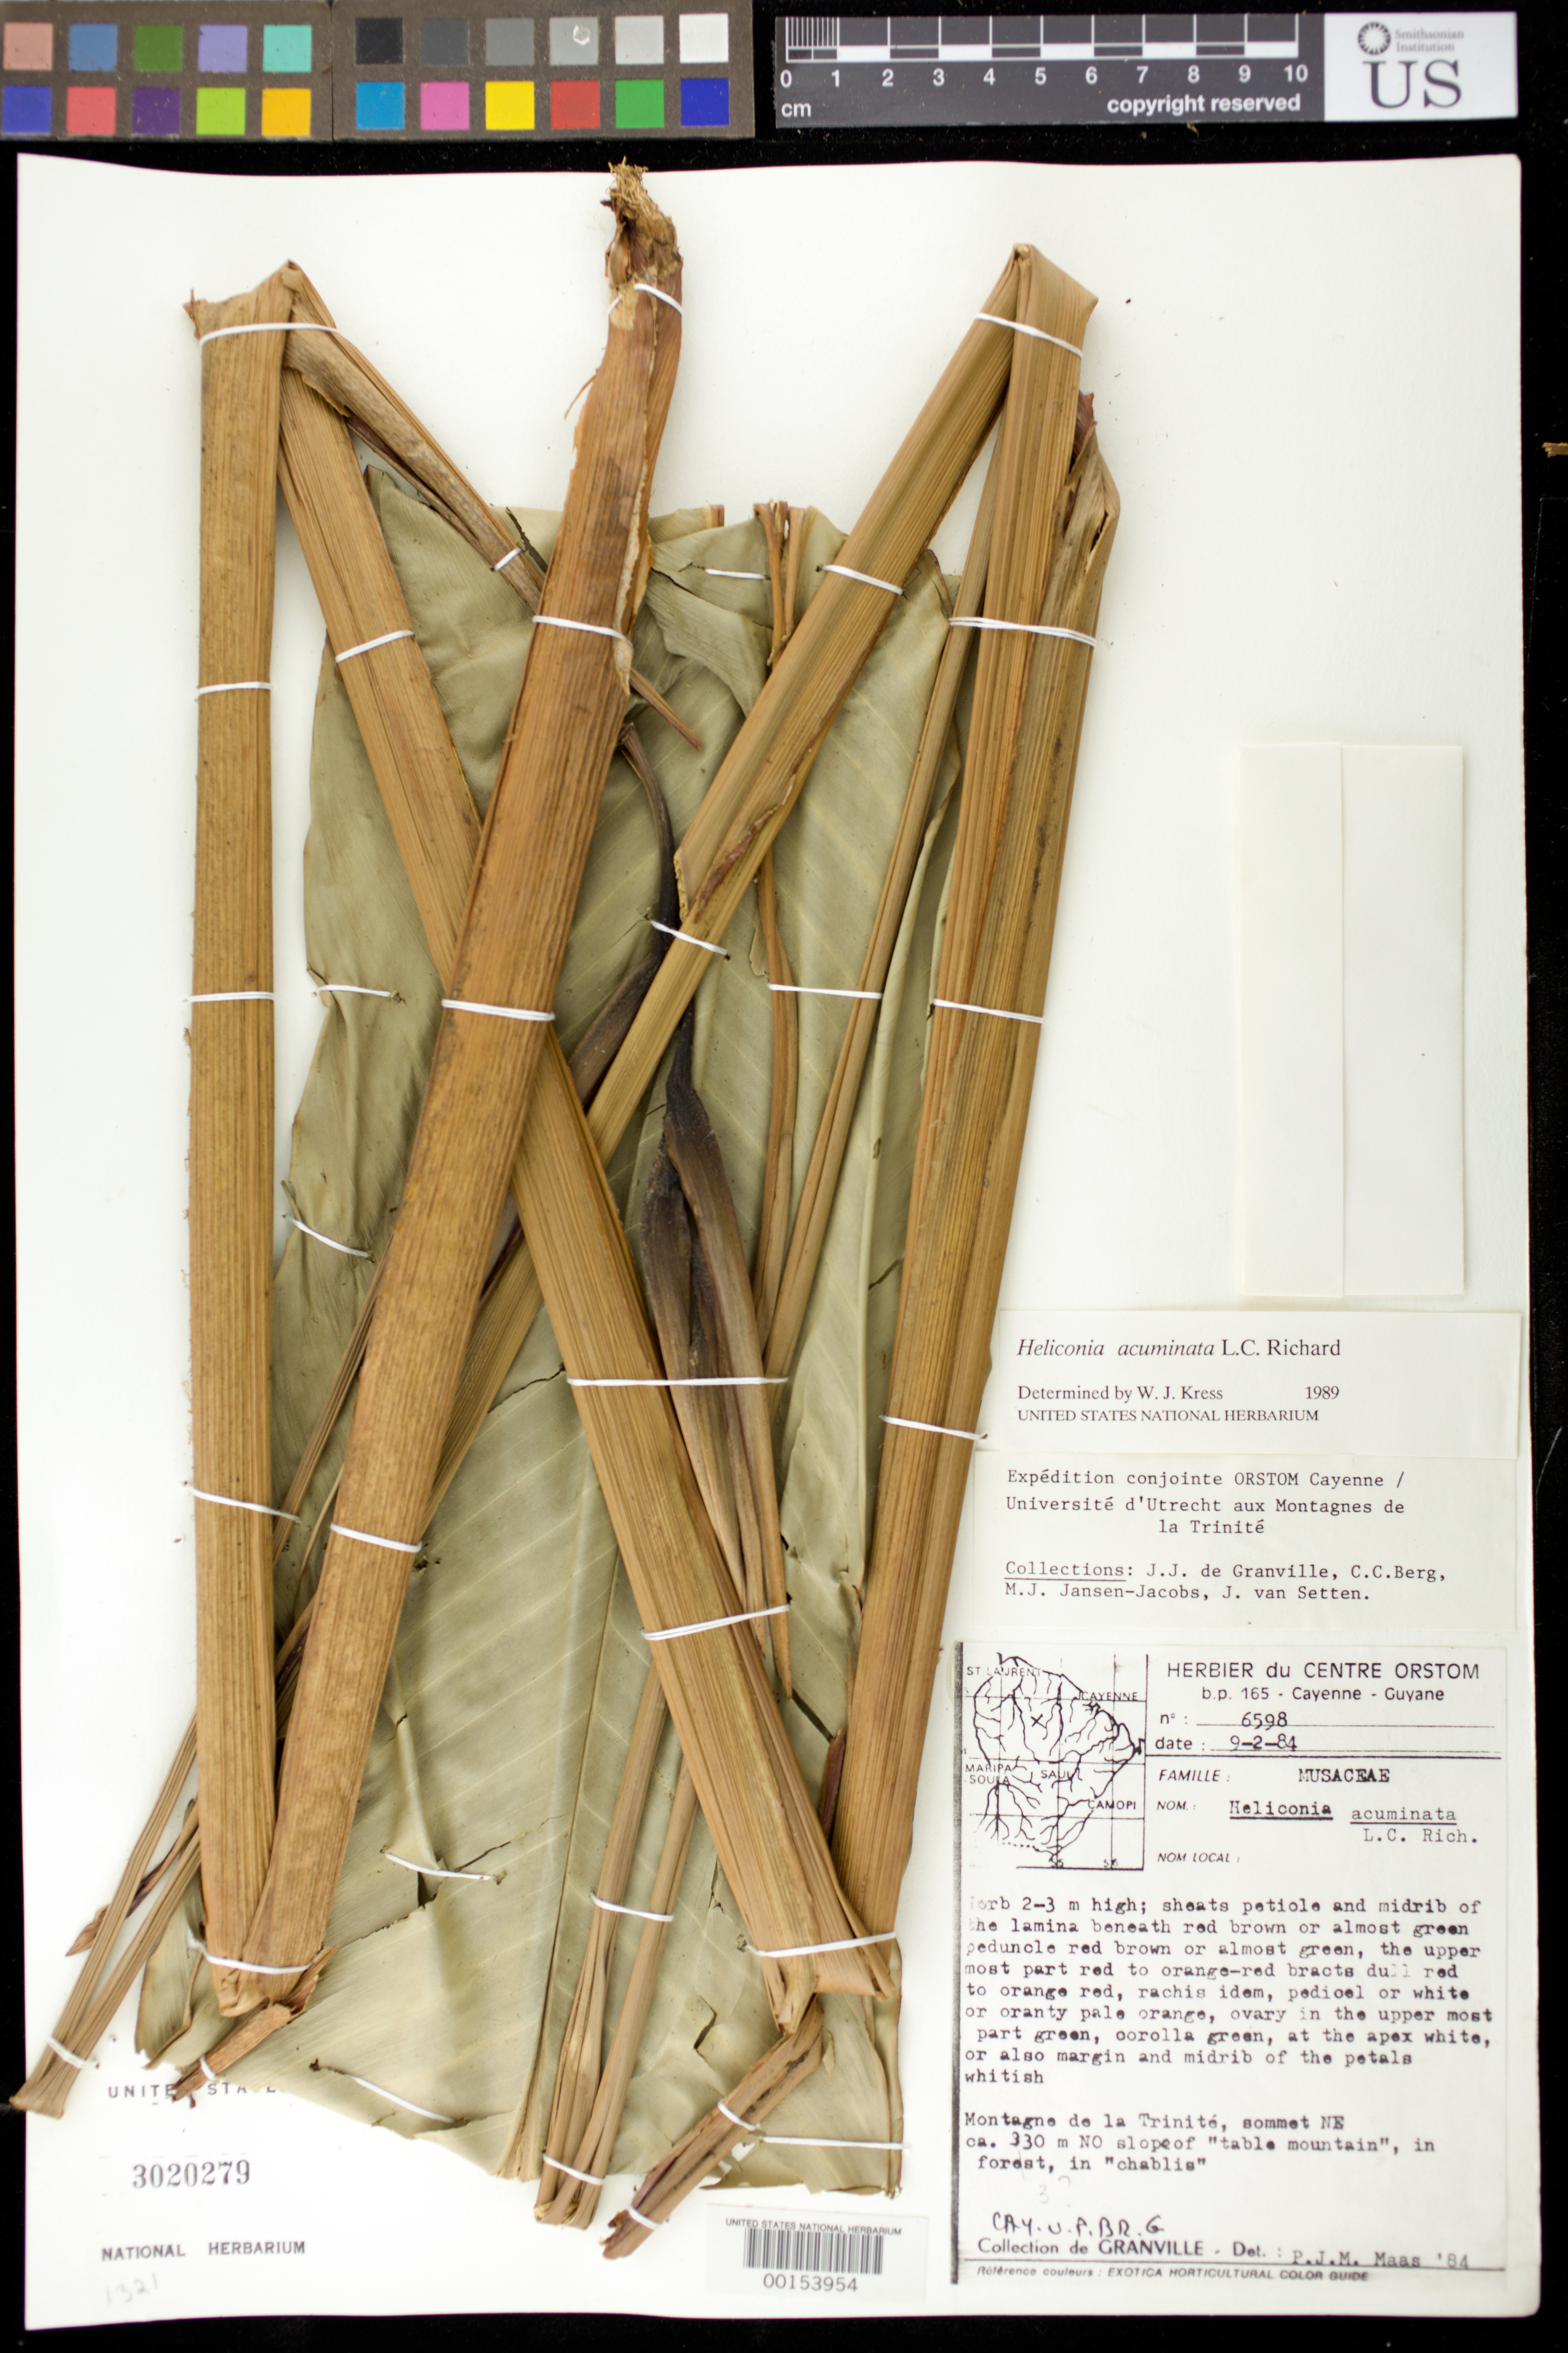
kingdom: Plantae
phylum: Tracheophyta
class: Liliopsida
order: Zingiberales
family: Heliconiaceae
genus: Heliconia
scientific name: Heliconia acuminata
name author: A. Rich.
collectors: J.-J. de Granville, C. C. Berg, M. J. Jansen-Jacobs & J. van Setten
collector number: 6598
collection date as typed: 09 Feb 1984 or 02 Sep 1984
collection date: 1984-02-09 or 1984-09-02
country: French Guiana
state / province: Cayenne / Saint-Laurent-du-Maroni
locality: Montagne de la trinite, sommet ne; north slope of "table mountain", in forest, in "chablis". [in former inini arrondissement.]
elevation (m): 330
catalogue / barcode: US 3020279